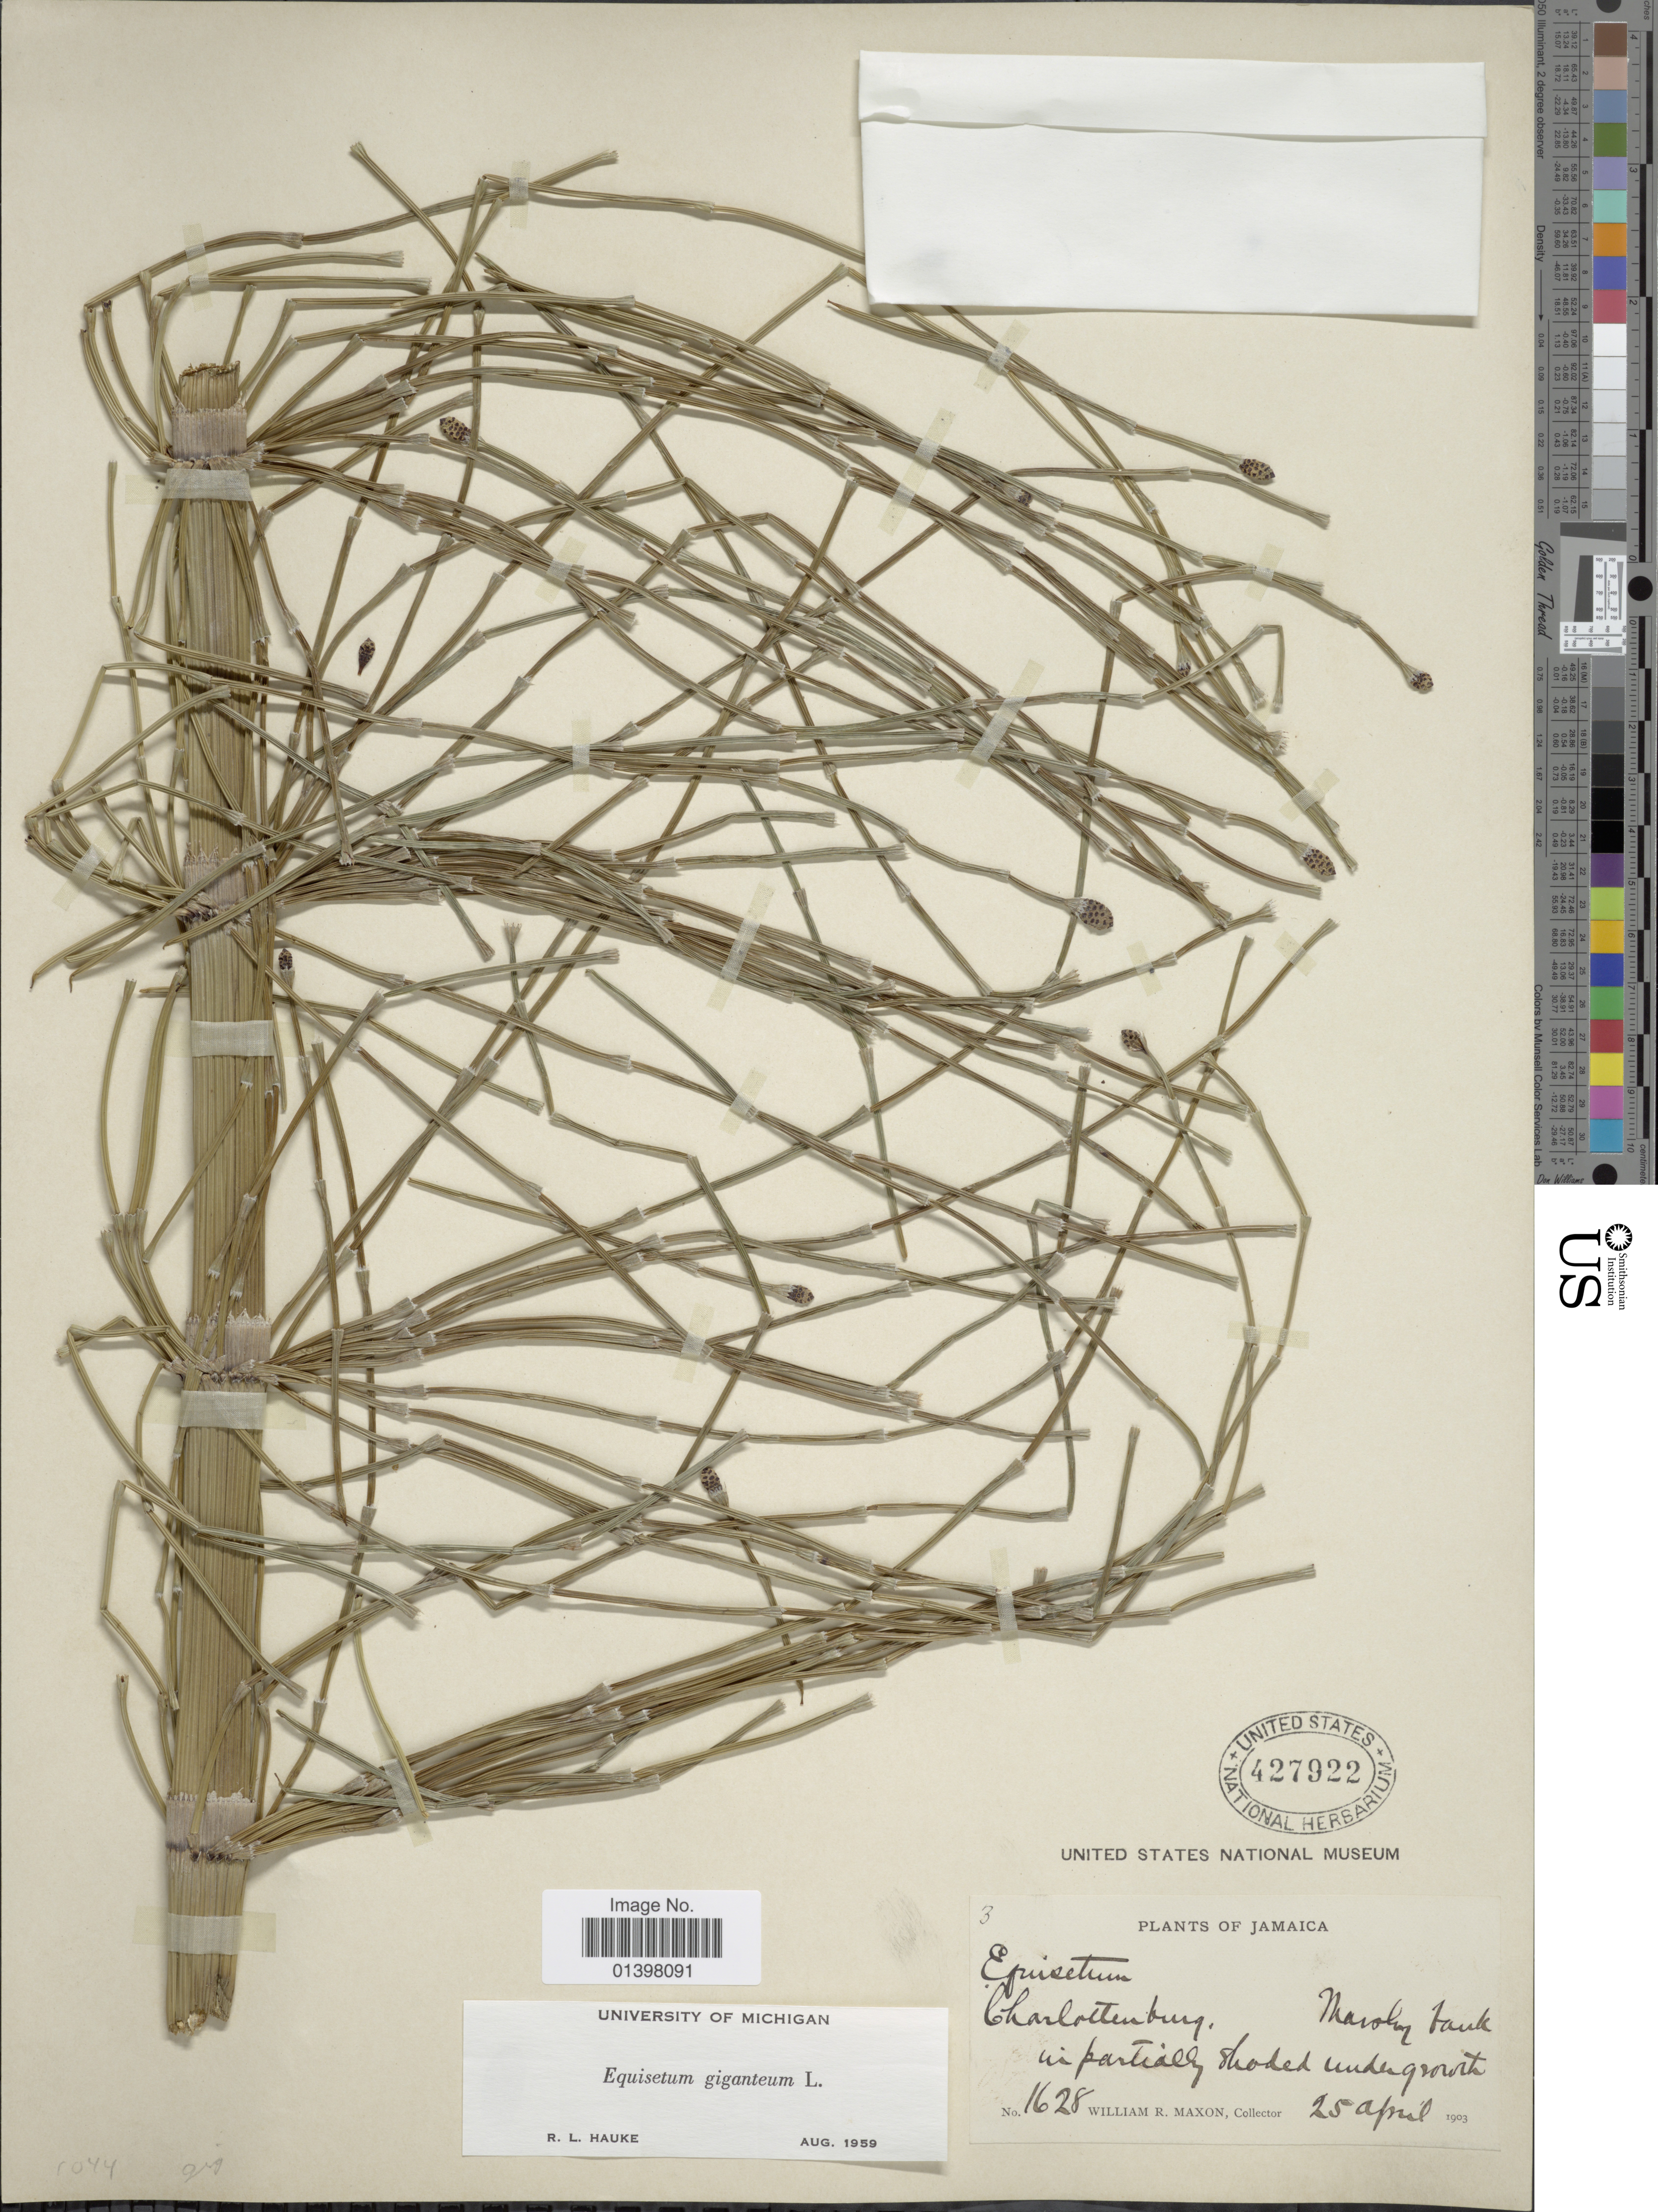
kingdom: Plantae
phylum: Tracheophyta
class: Polypodiopsida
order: Equisetales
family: Equisetaceae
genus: Equisetum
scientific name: Equisetum giganteum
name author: L.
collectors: W. R. Maxon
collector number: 1628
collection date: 1903-04-25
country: Jamaica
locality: Charlottenburg, Marshy bank in partially shaded undergrowth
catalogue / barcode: US 427922